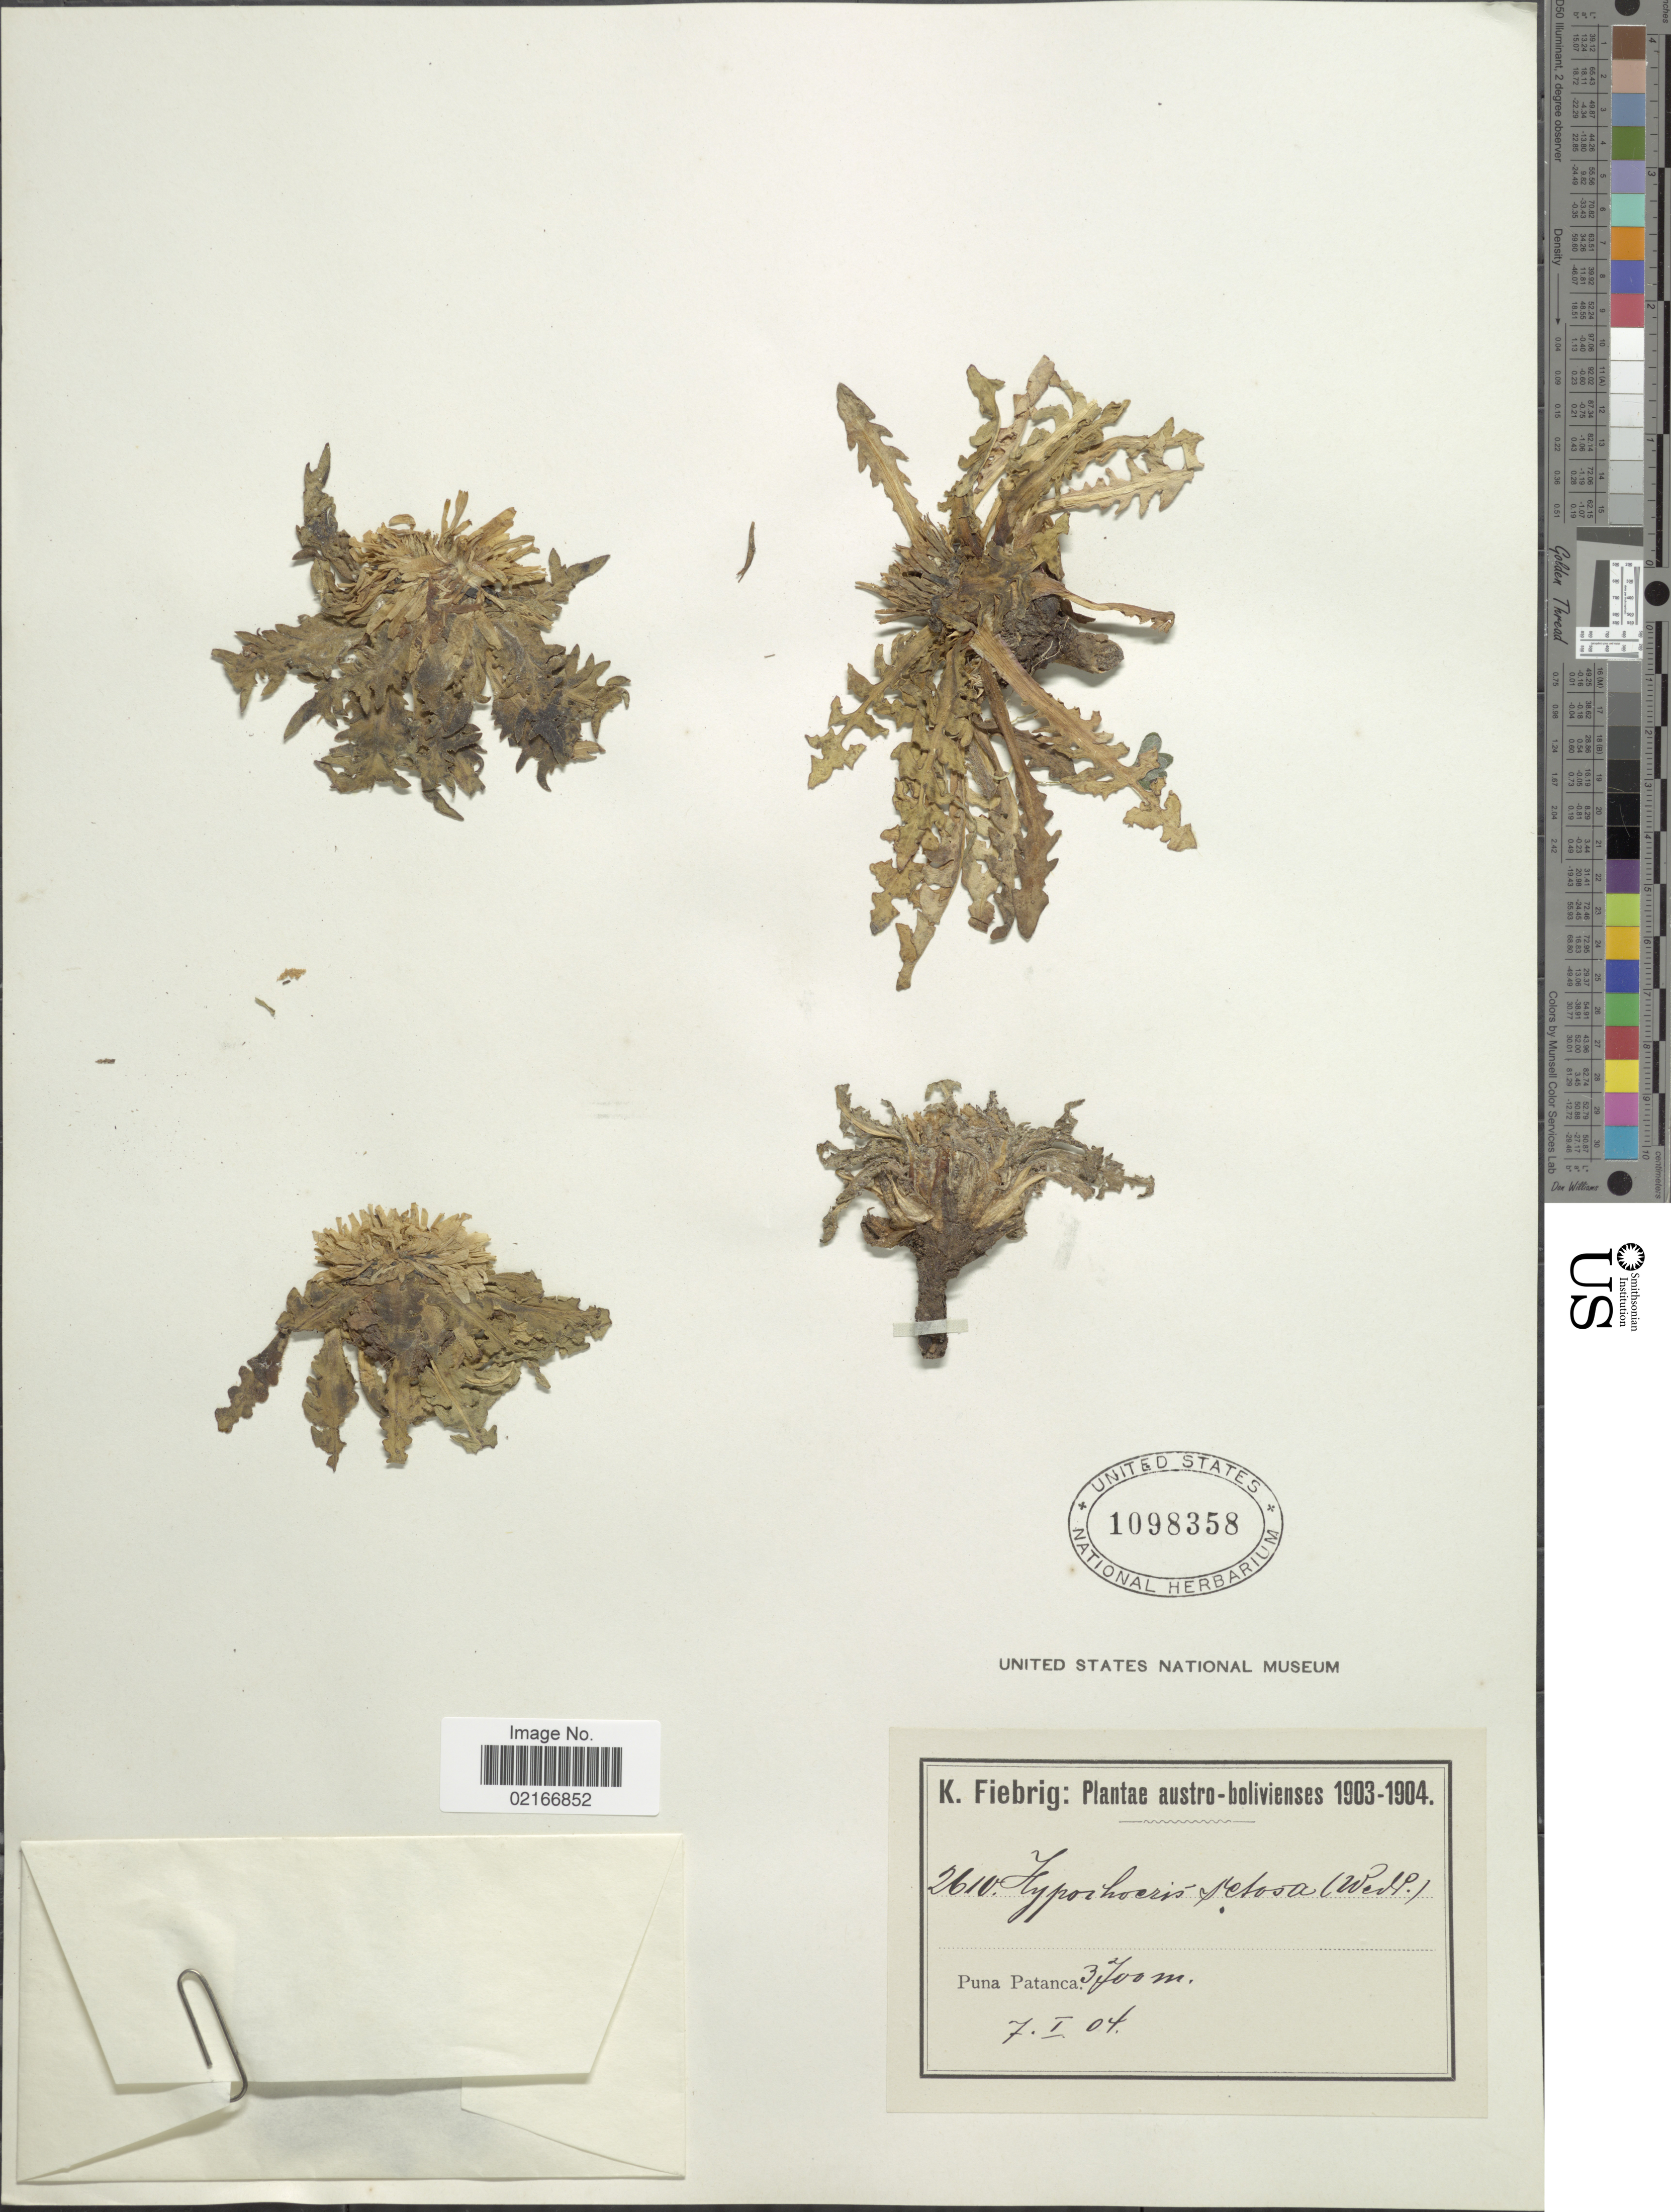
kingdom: Plantae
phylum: Tracheophyta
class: Magnoliopsida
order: Asterales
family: Asteraceae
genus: Hypochaeris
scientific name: Hypochaeris setosa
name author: Formánek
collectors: K. Fiebrig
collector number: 2610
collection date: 1904-01-07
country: Bolivia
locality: Puna Patanca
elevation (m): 3700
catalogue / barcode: US 1098358